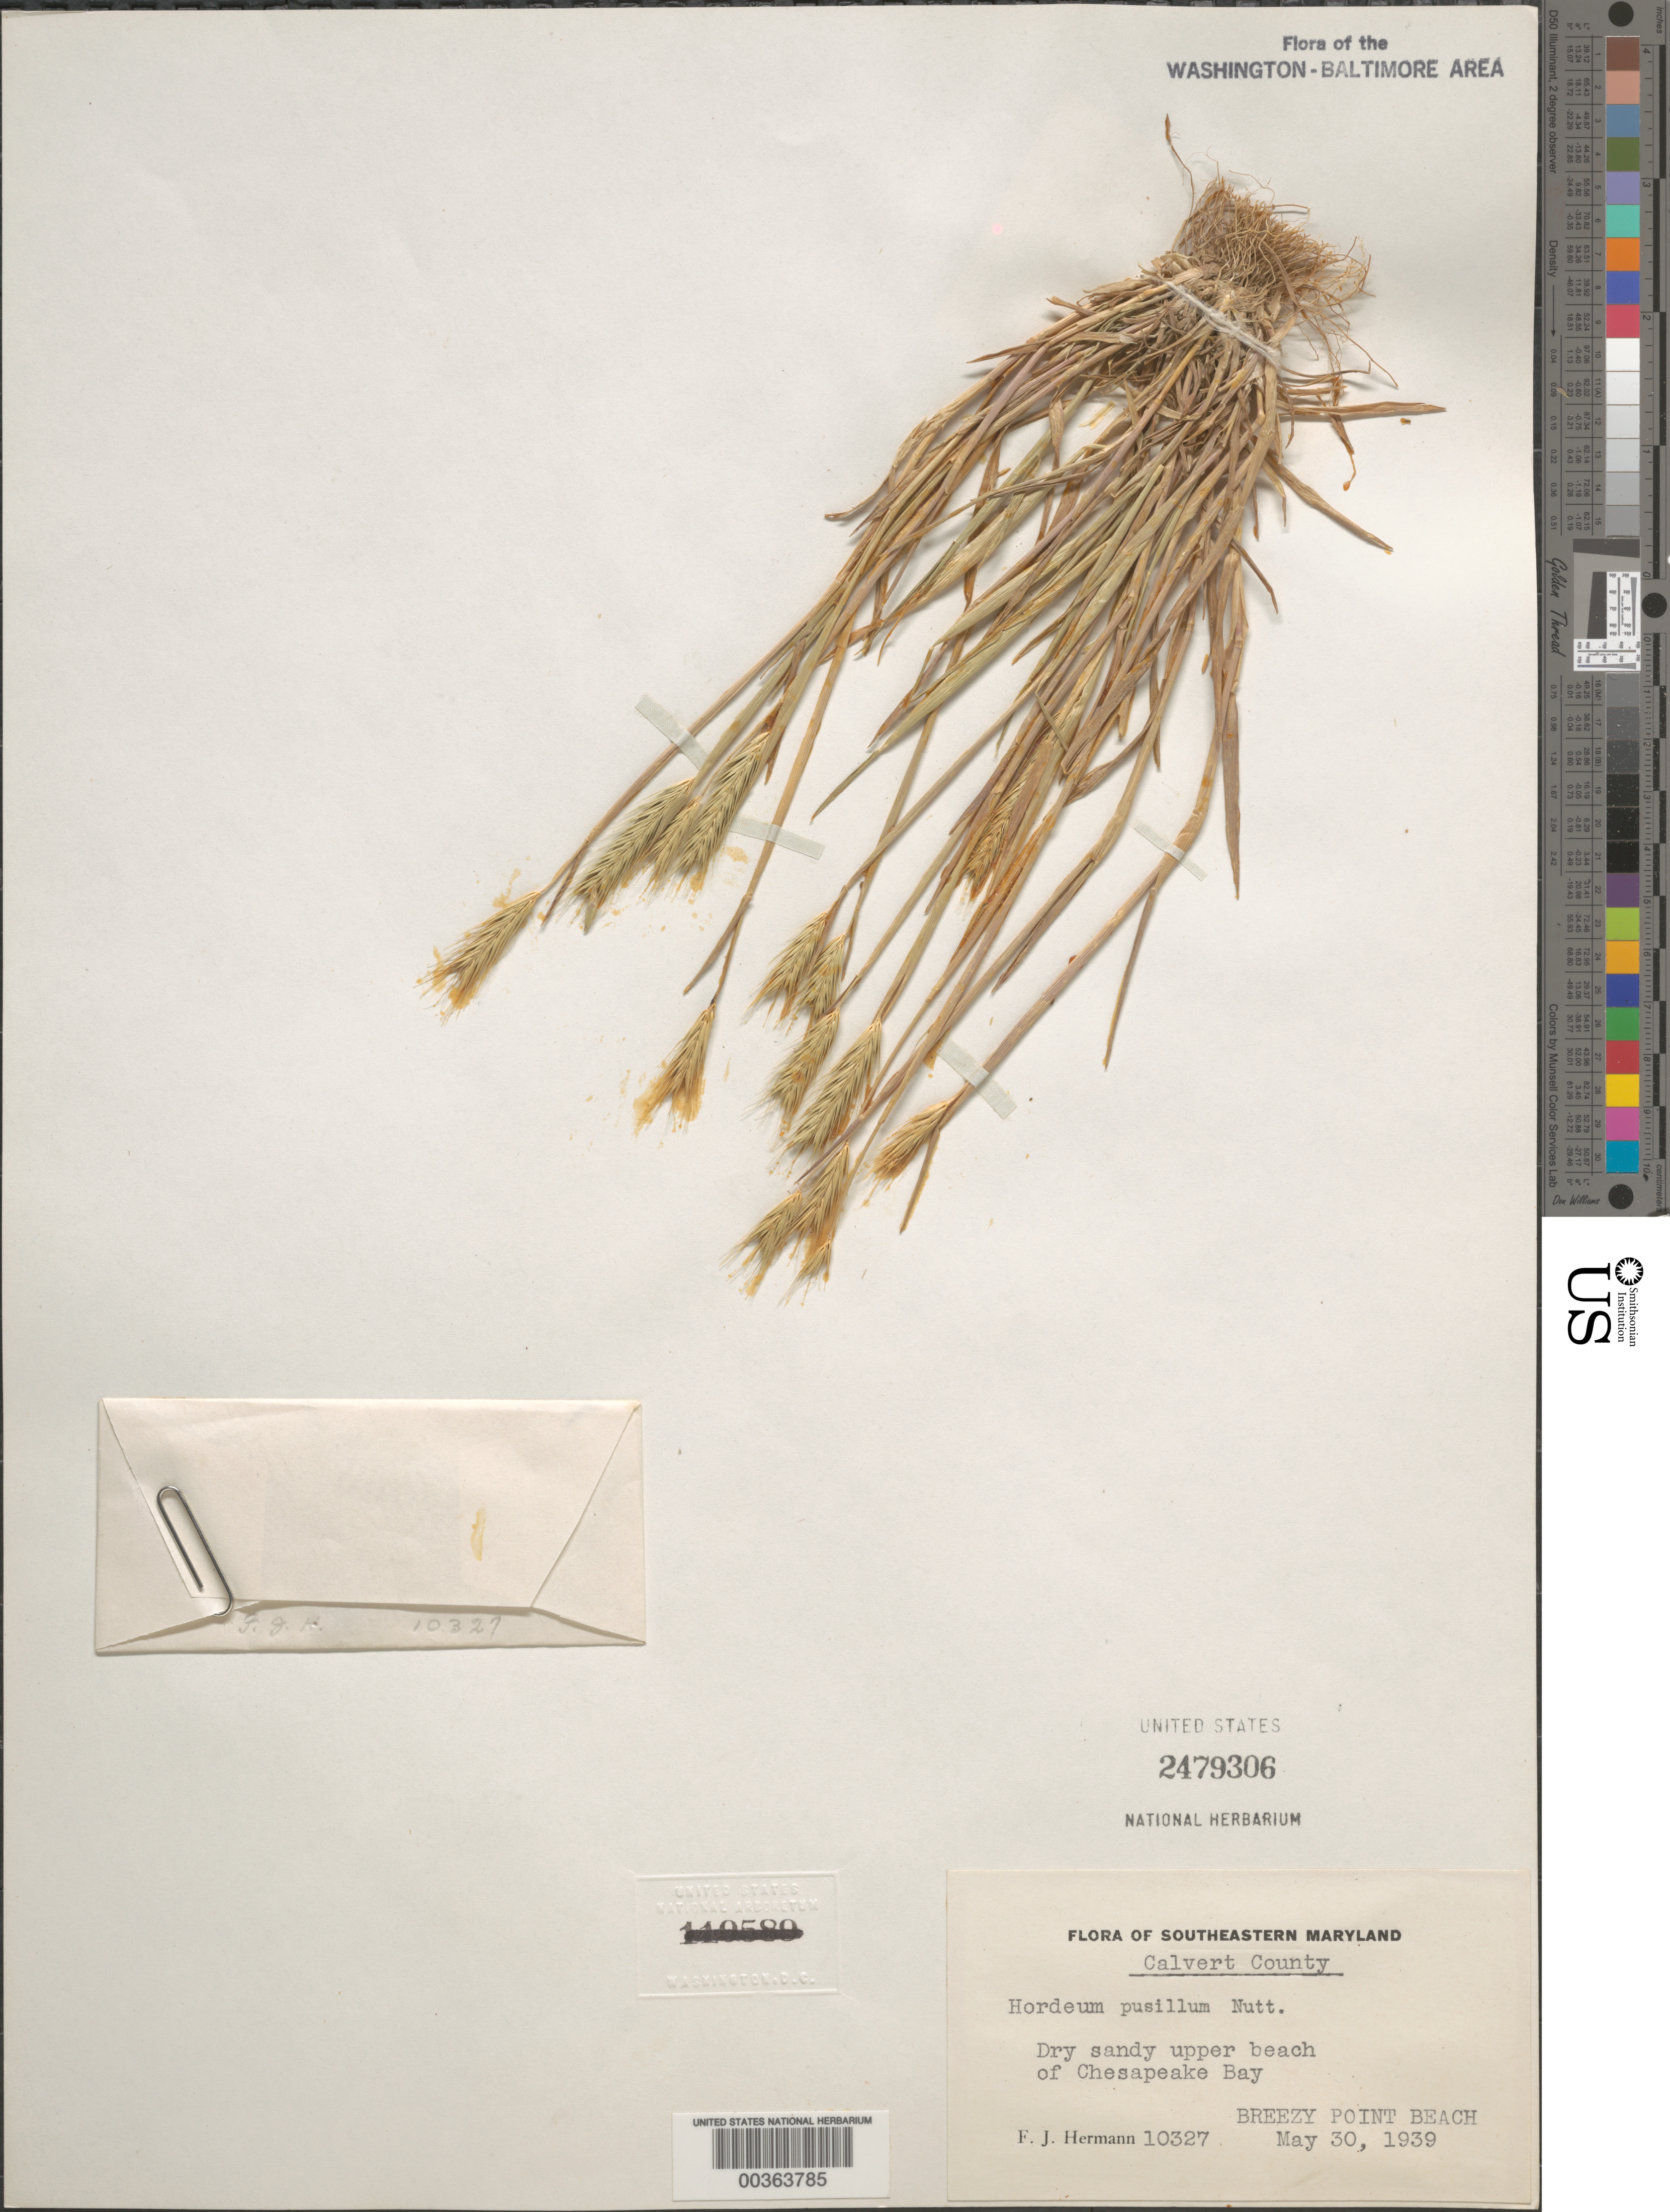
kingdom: Plantae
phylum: Tracheophyta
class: Liliopsida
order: Poales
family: Poaceae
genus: Hordeum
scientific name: Hordeum pusillum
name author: Nutt.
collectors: F. J. Hermann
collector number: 10327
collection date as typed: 30 May 1939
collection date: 1939-05-30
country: United States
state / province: Maryland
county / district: Calvert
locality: Breezy Point Beach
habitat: Dry sandy upper beach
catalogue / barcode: US 2479306